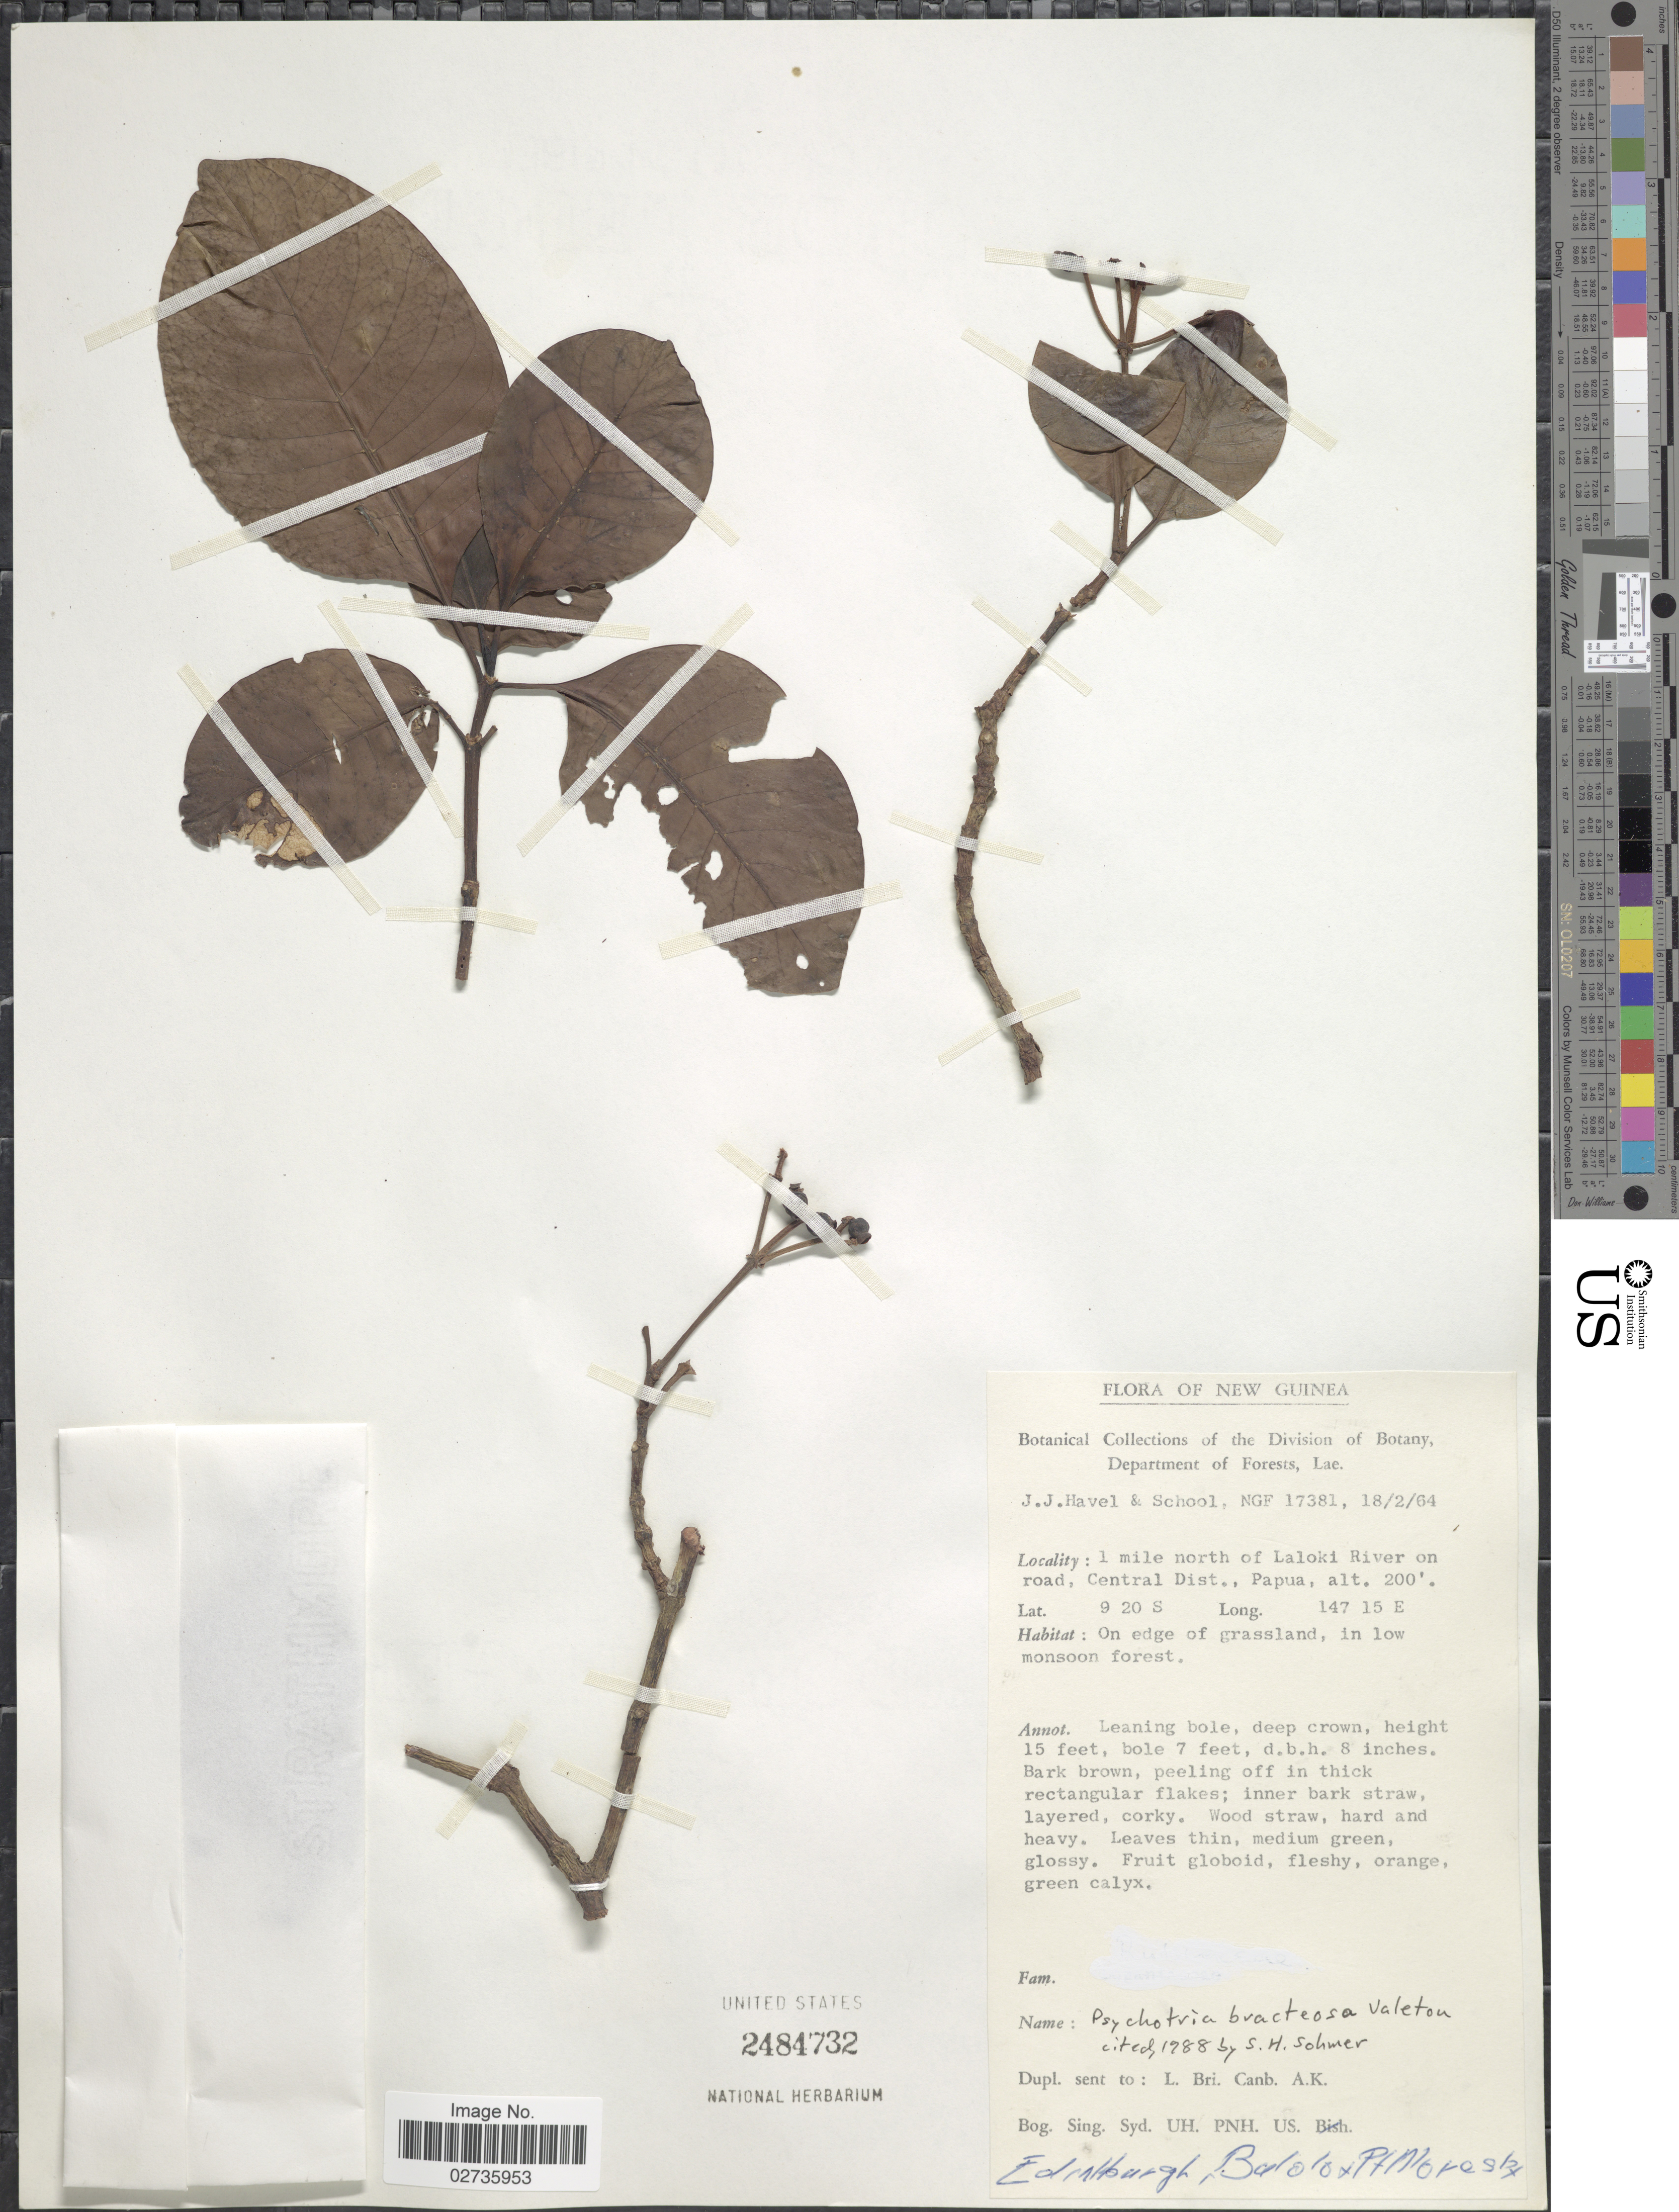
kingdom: Plantae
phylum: Tracheophyta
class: Magnoliopsida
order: Gentianales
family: Rubiaceae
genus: Psychotria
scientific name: Psychotria bracteosa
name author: Hiern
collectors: J. Havel & School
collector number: NGF 17381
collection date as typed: Transcribed d/m/y: 18/2/64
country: Papua New Guinea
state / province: Central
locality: New Guinea, 1 mile north of Laloki River on road, Central Dist, On edge of grassland, in low monsoon forest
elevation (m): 61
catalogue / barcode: US 2484732